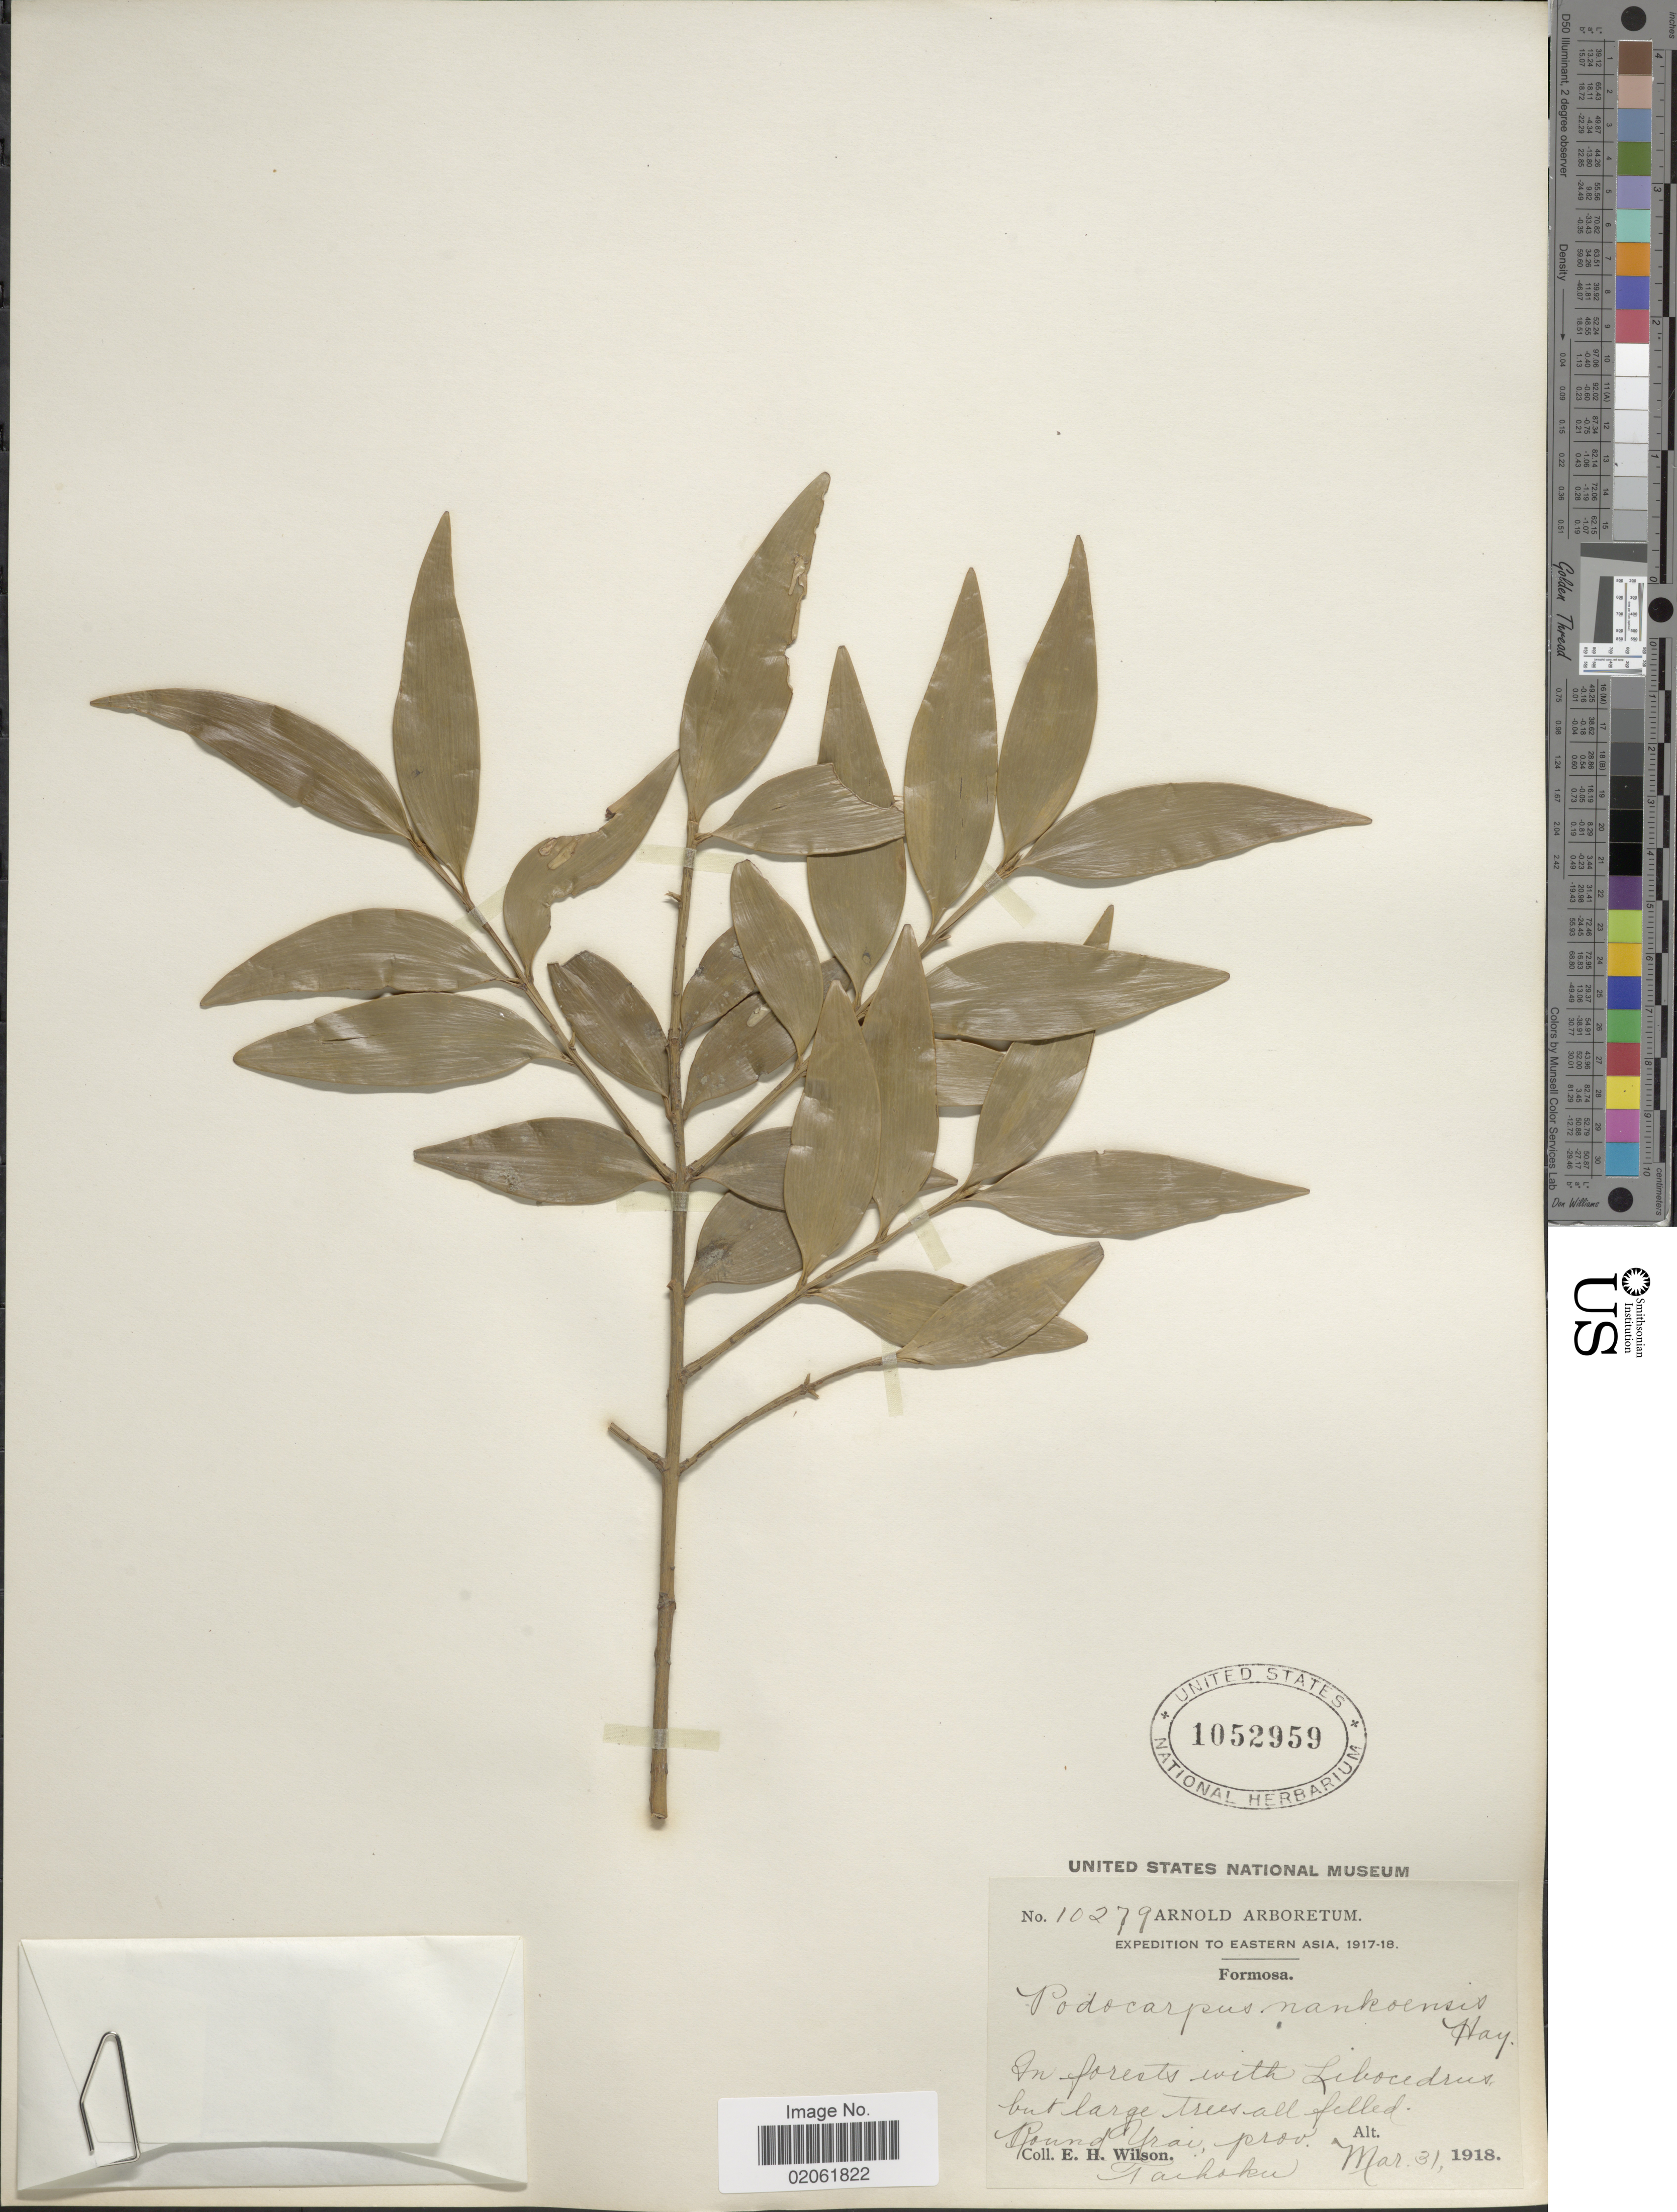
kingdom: Plantae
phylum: Tracheophyta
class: Pinopsida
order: Pinales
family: Podocarpaceae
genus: Podocarpus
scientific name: Podocarpus nagi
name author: (Thunb.) Pilg.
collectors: E. Wilson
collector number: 10279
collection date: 1918-05-31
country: Taiwan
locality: Formosa, Eastern Asia. In forests, Round Yrai, prov. Taihoku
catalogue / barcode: US 1052959